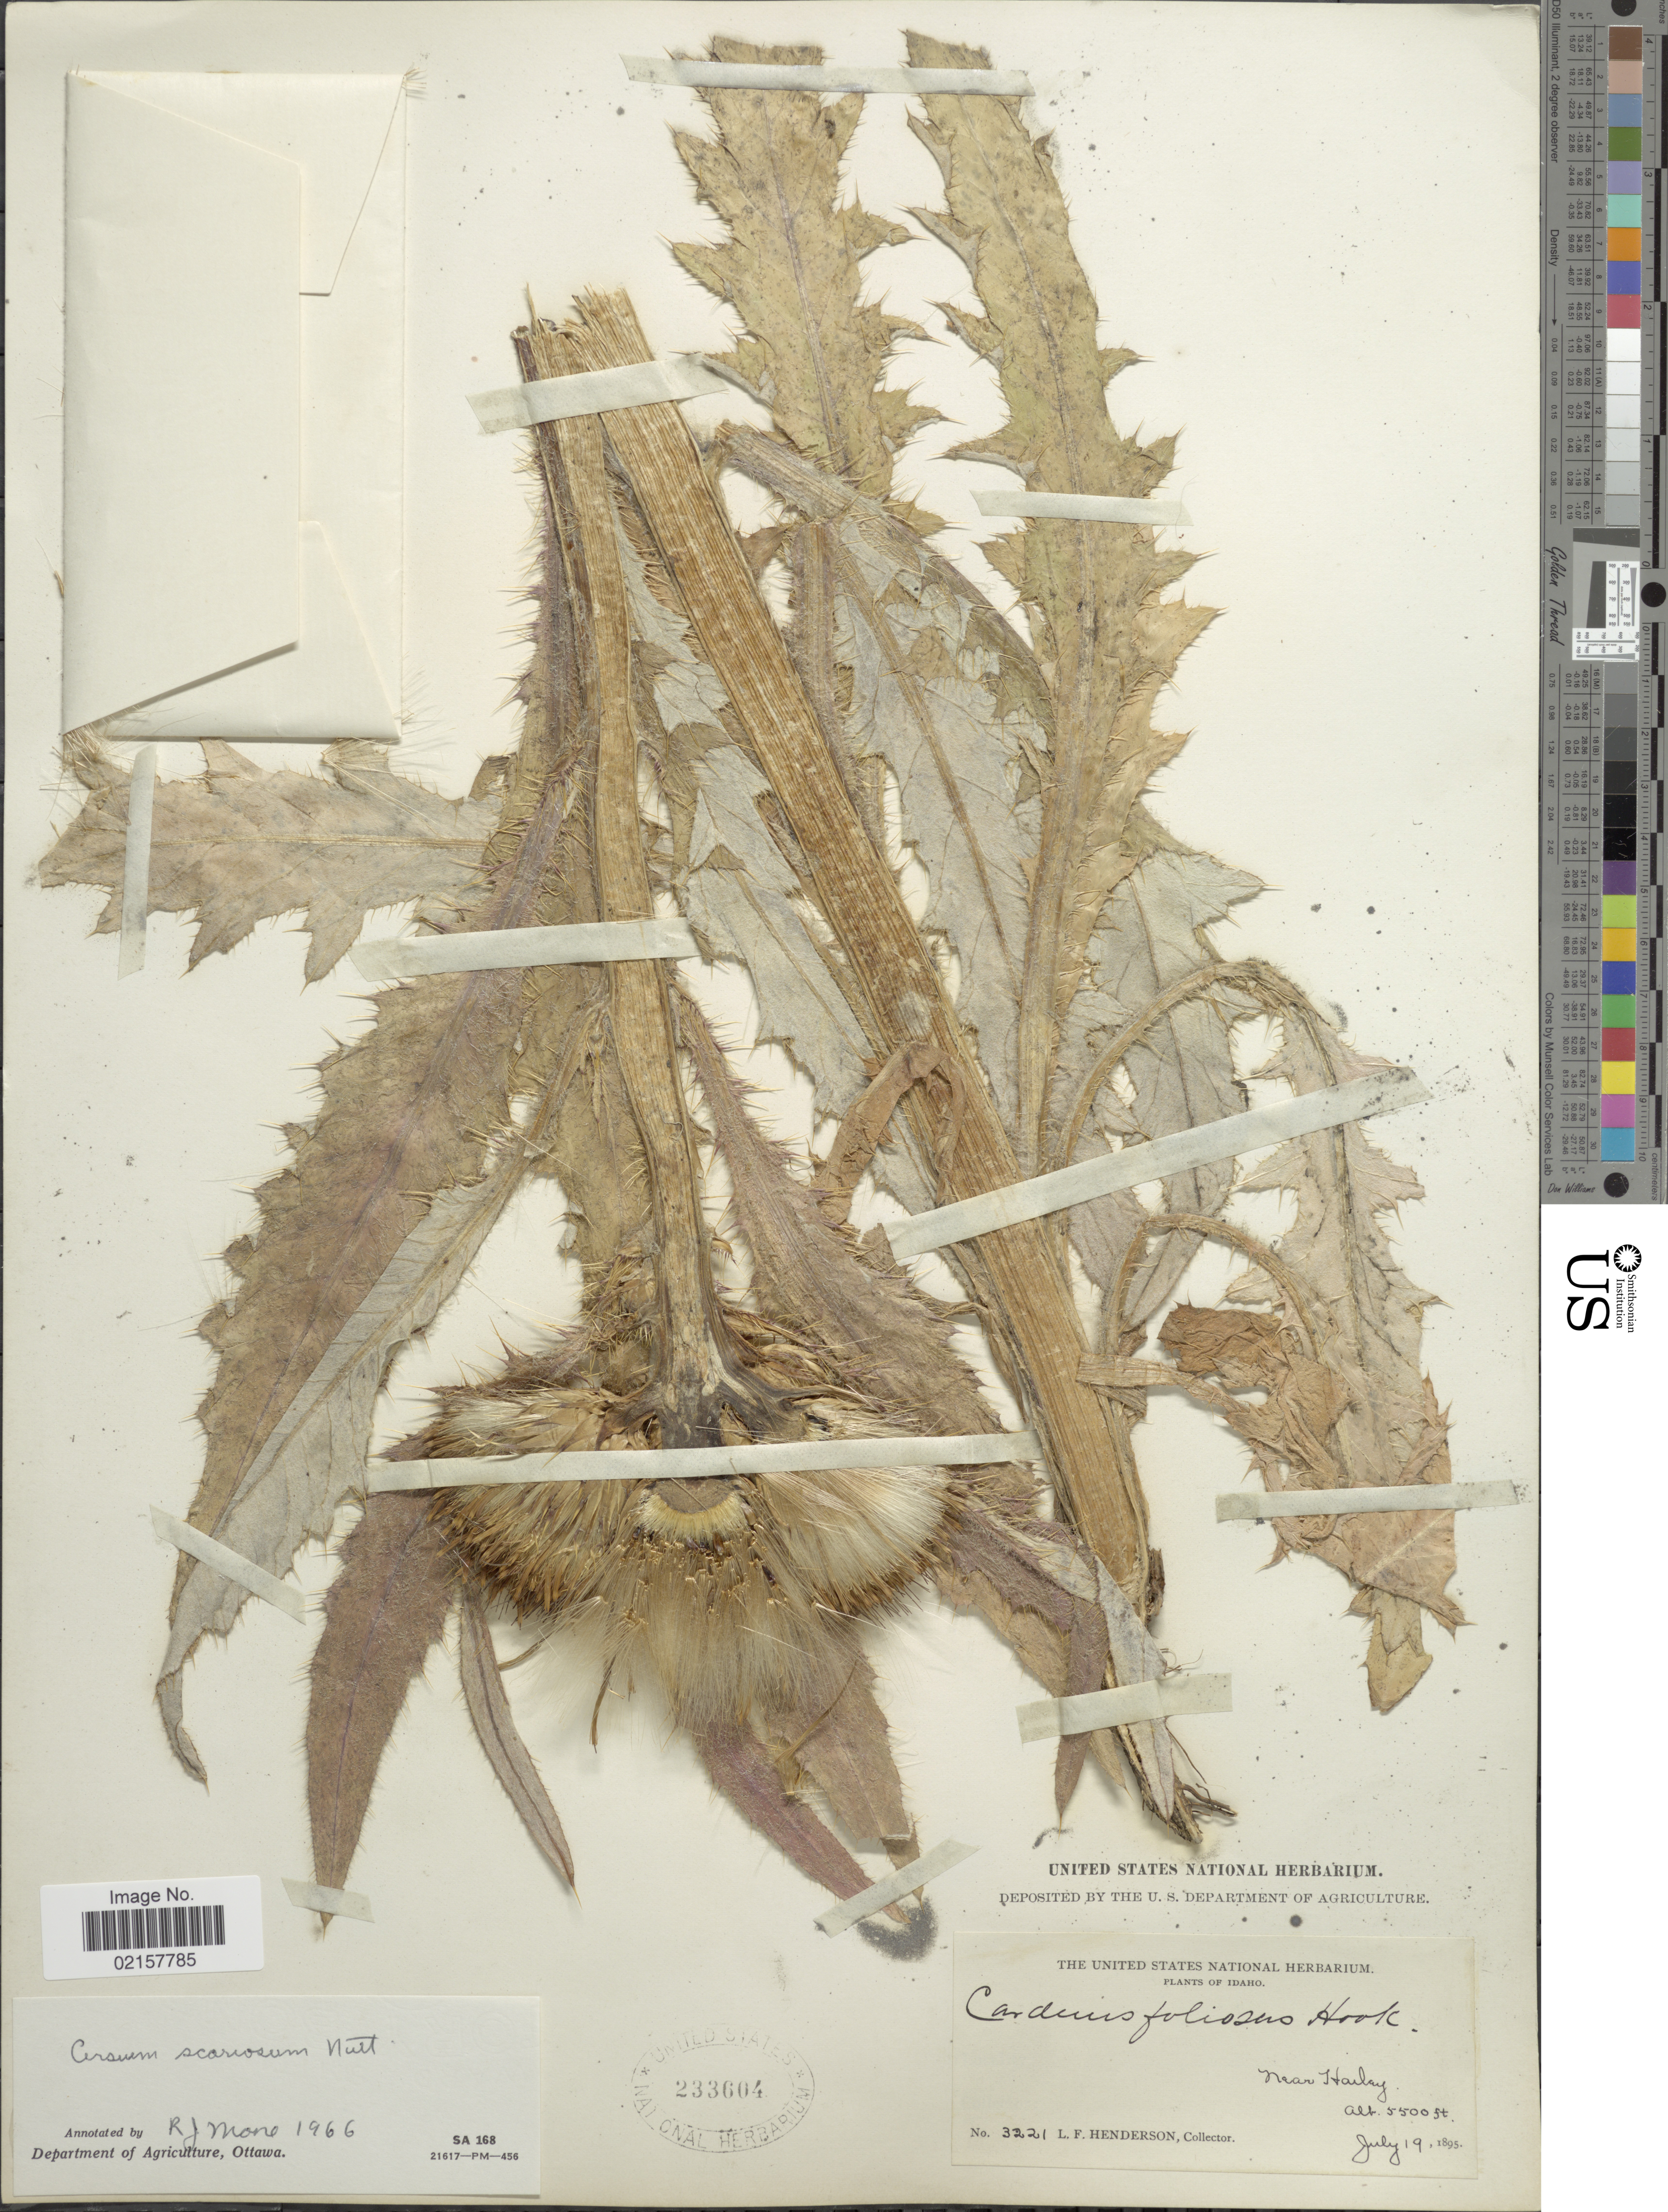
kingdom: Plantae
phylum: Tracheophyta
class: Magnoliopsida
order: Asterales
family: Asteraceae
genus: Cirsium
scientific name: Cirsium scariosum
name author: Nutt.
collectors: L. Henderson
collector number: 3221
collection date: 1895-07-19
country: United States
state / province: Idaho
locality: Near Harley.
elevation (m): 1676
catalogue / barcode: US 233604